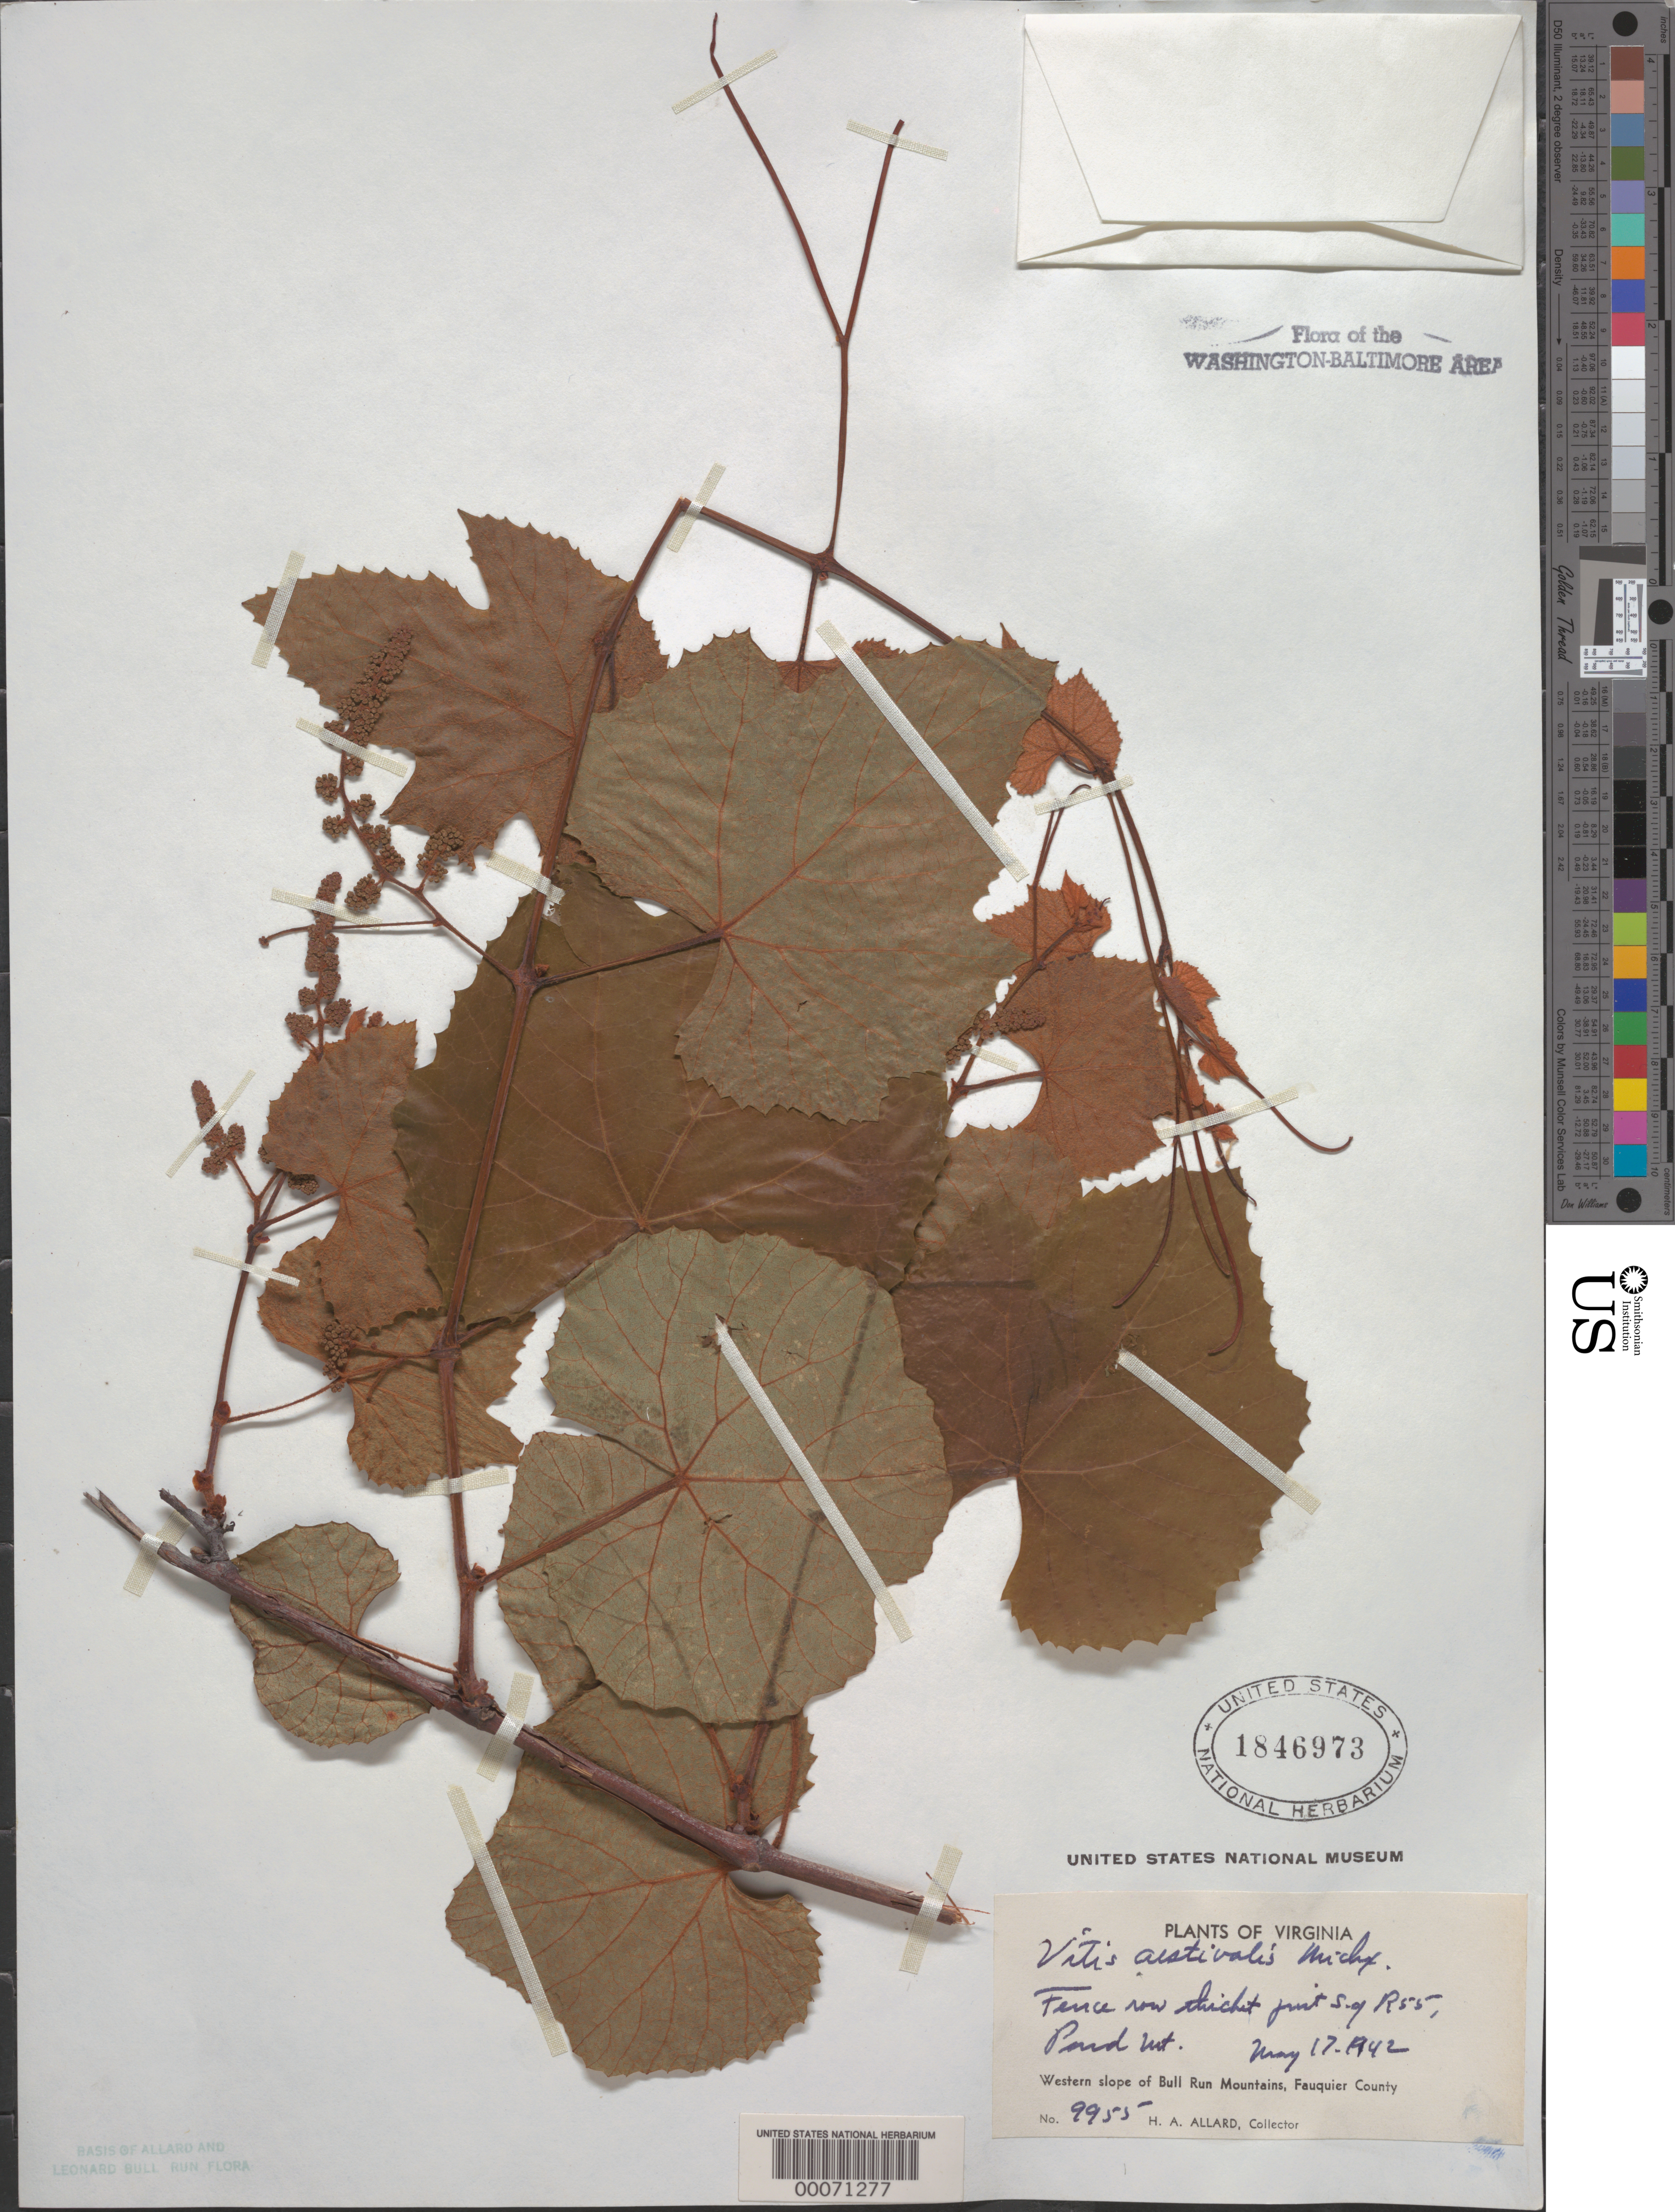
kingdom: Plantae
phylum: Tracheophyta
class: Magnoliopsida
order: Vitales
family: Vitaceae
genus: Vitis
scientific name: Vitis aestivalis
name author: Michx.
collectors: H. A. Allard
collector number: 9955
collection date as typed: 17 May 1942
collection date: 1942-05-17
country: United States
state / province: Virginia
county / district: Fauquier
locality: South of Route 55, Pond Mountains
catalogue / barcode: US 1846973